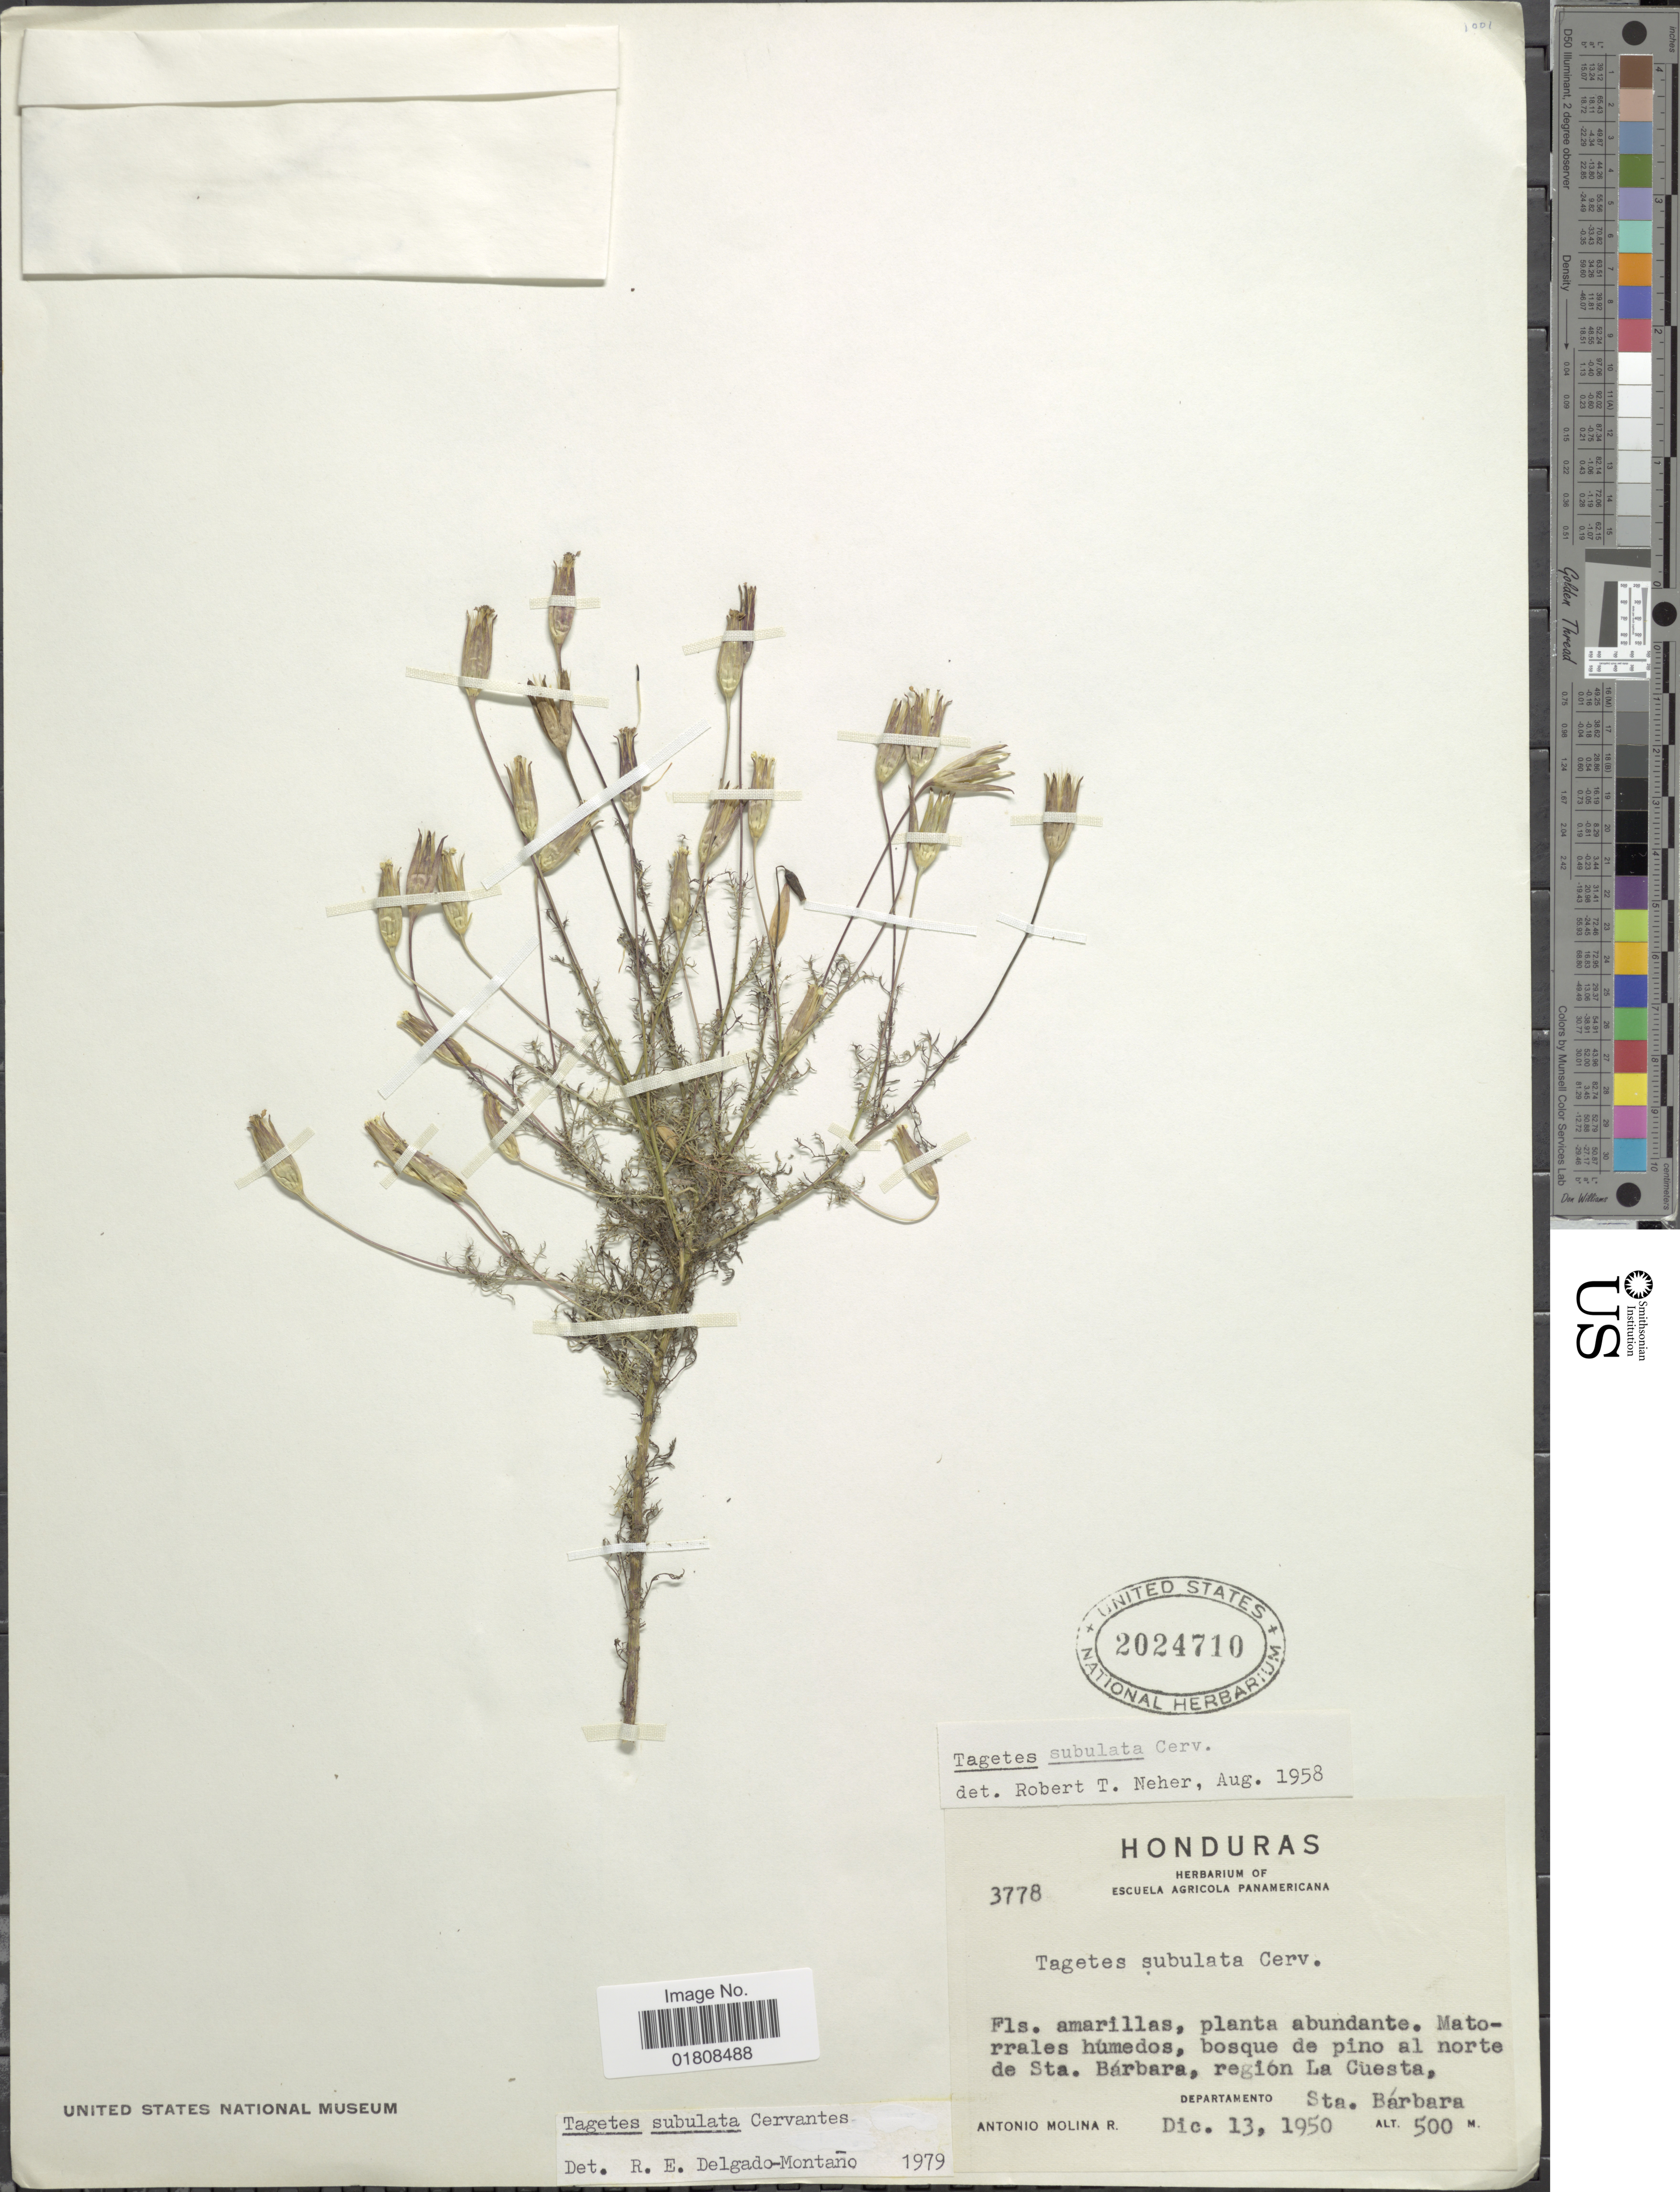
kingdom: Plantae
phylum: Tracheophyta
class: Magnoliopsida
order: Asterales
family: Asteraceae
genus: Tagetes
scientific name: Tagetes subulata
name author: Cerv.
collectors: A. Molina R.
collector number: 3778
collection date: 1950-12-13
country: Honduras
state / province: Santa Bárbara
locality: Matorrales humedos, bosque de pino al norte de Sta. Barbara, region La Cuesta, Departamento Sta. Barbara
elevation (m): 500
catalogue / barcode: US 2024710